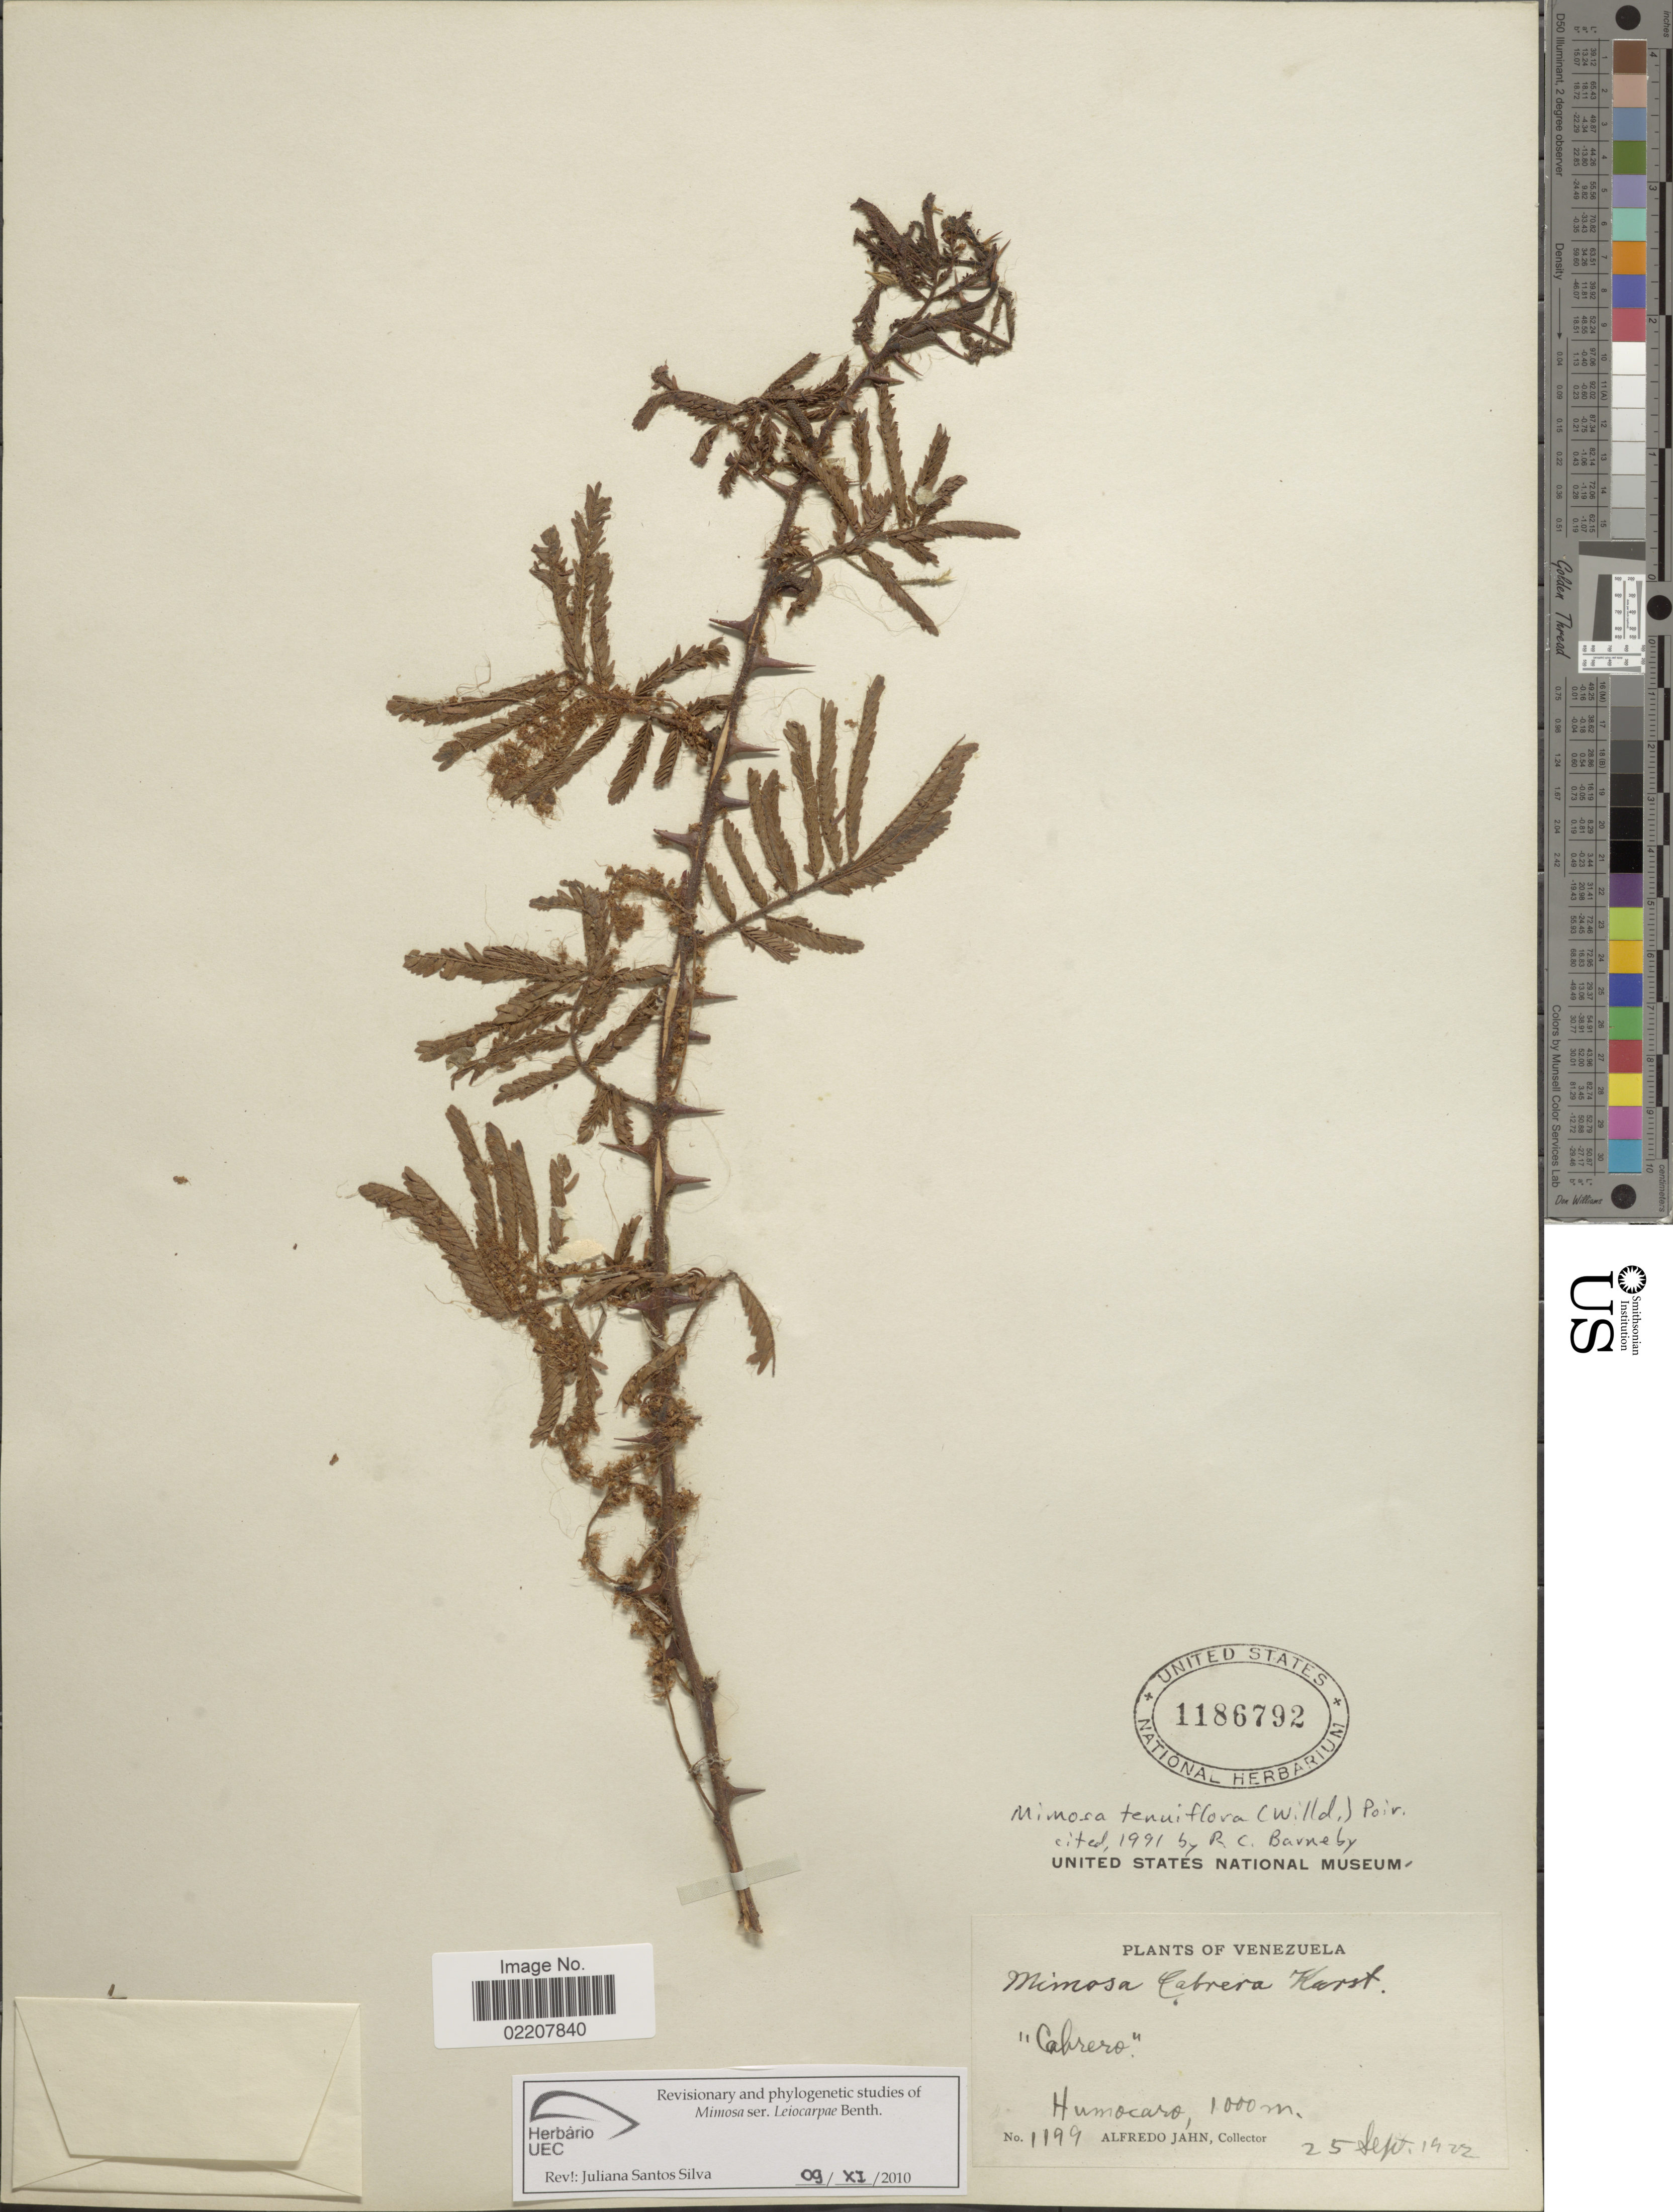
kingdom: Plantae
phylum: Tracheophyta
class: Magnoliopsida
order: Fabales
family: Fabaceae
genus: Mimosa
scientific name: Mimosa tenuiflora Benth., nom. illeg. hom.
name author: Benth.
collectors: A. Jahn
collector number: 1199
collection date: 1922-09-25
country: Venezuela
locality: Humocaro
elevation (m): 1000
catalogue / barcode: US 1186792